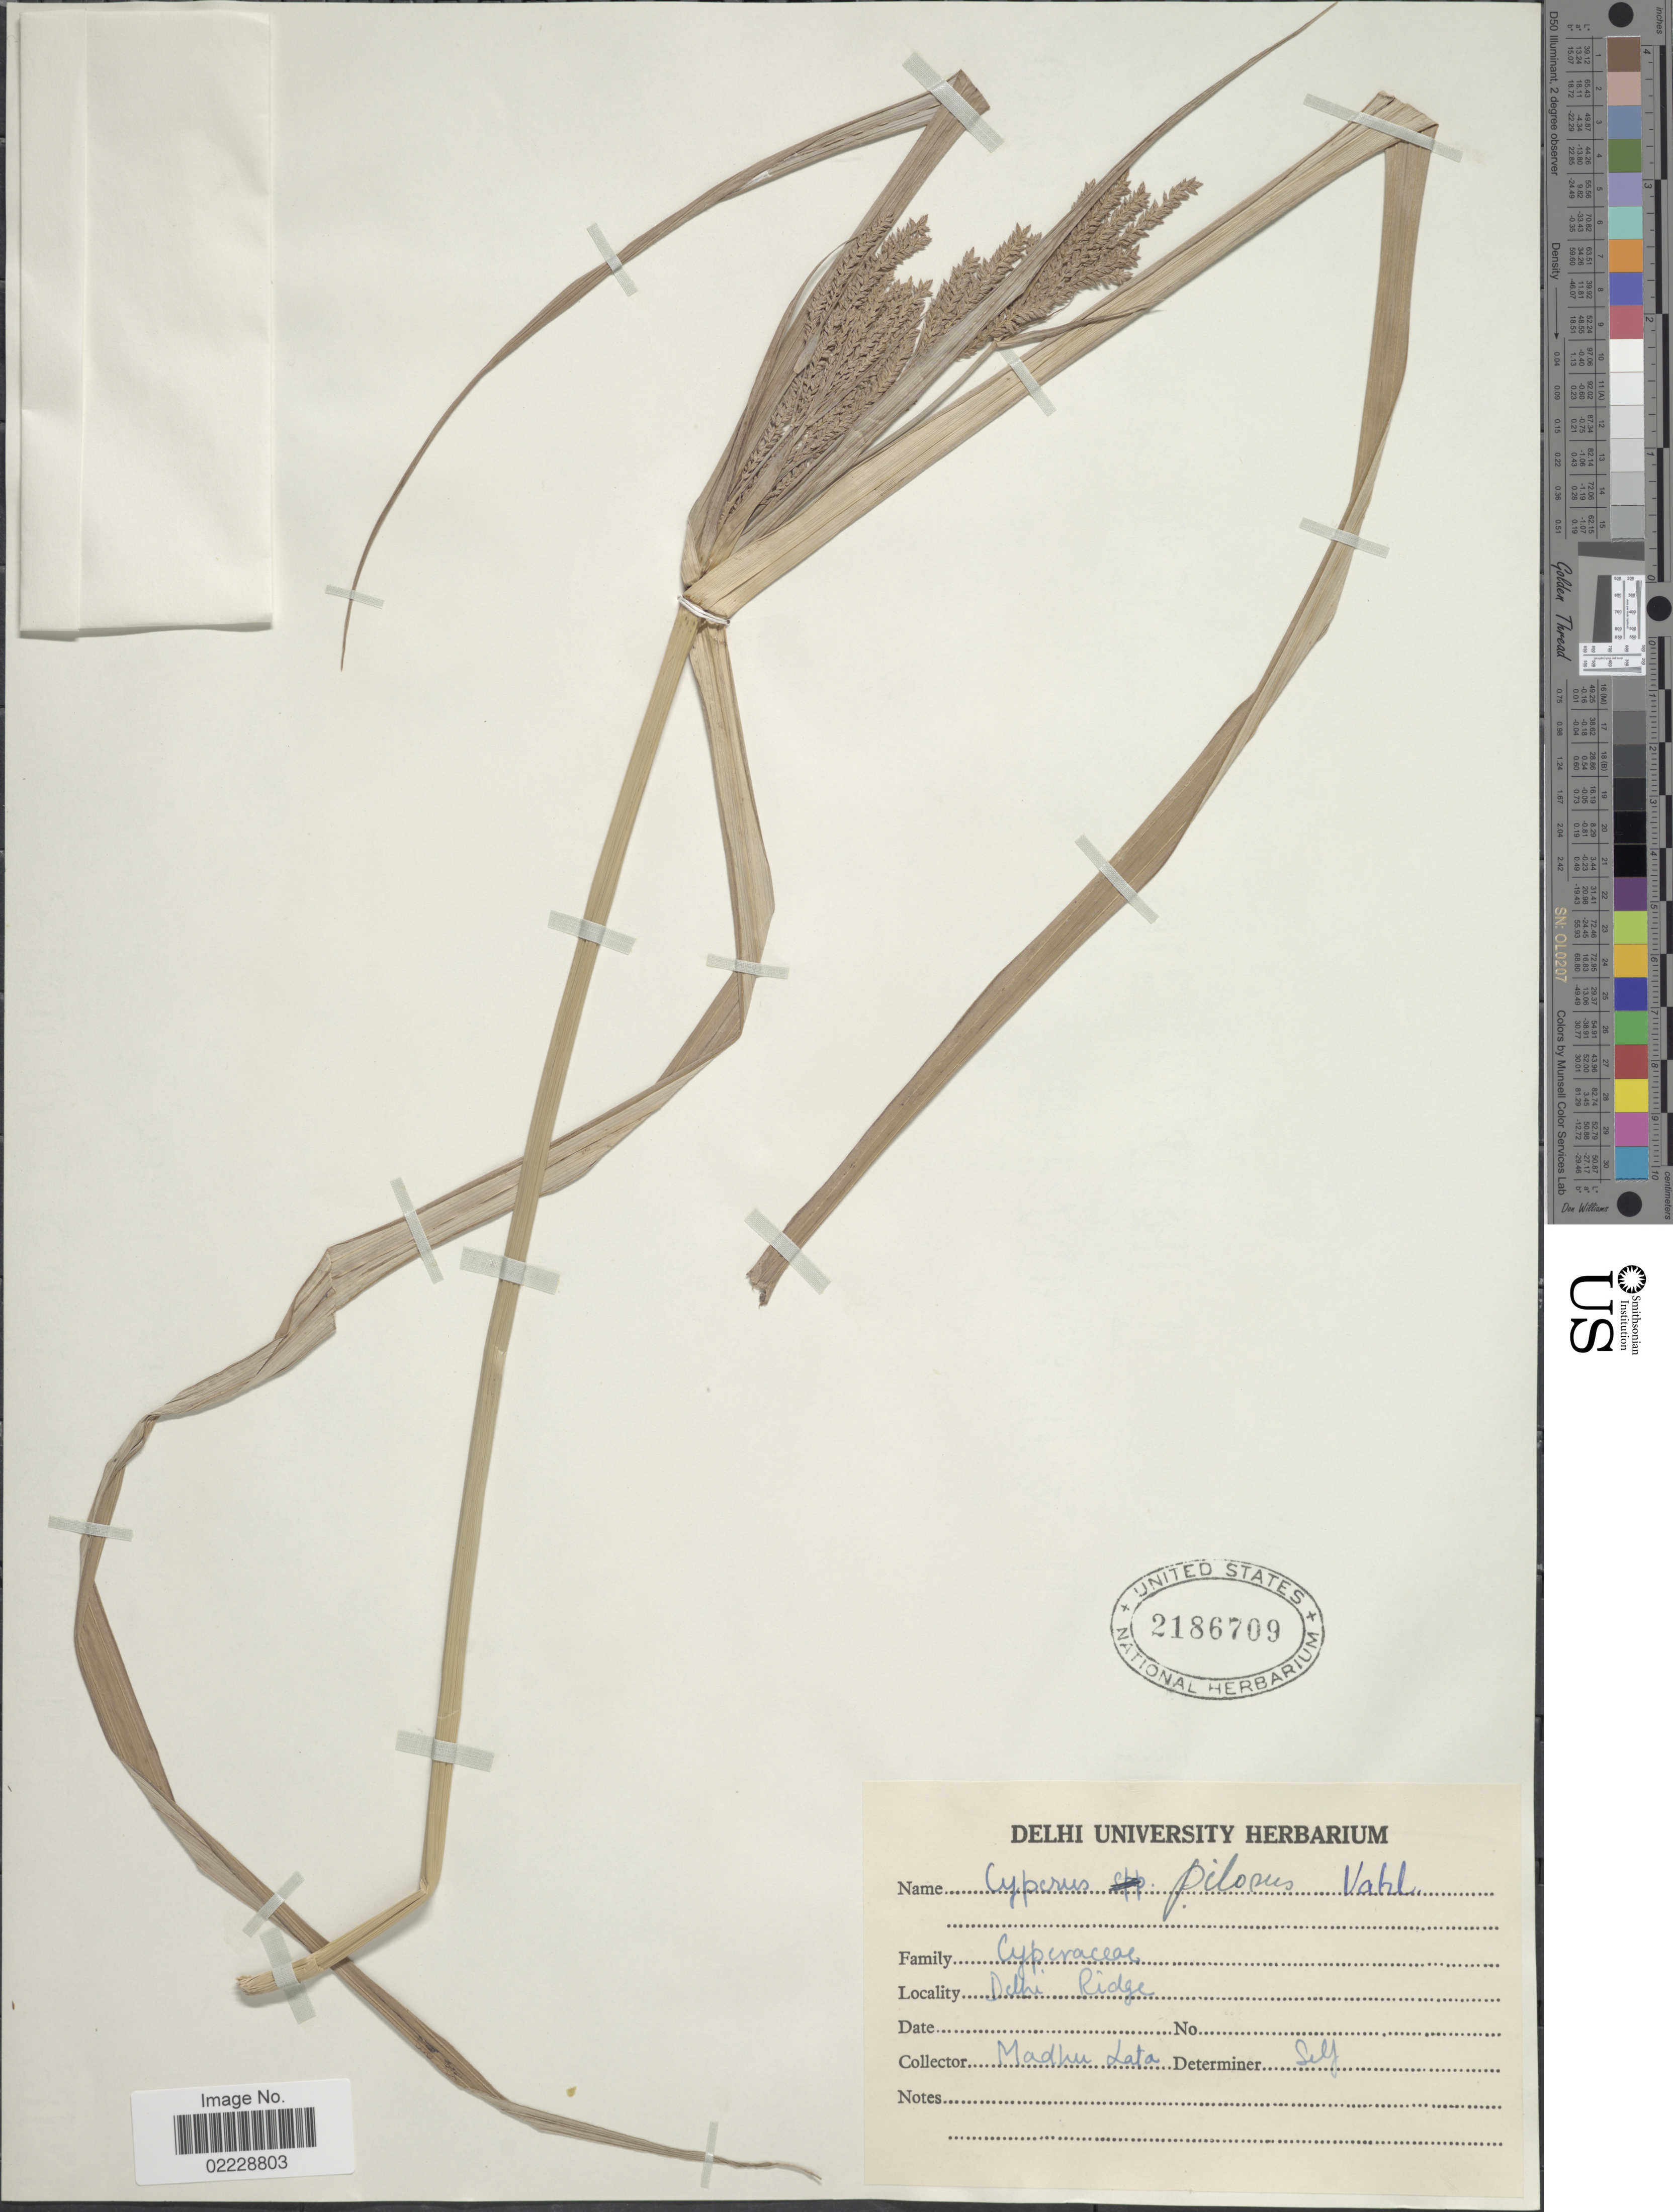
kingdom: Plantae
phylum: Tracheophyta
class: Liliopsida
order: Poales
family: Cyperaceae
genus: Cyperus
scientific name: Cyperus pilosus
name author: Vahl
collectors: M. Lata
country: India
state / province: Delhi, Capital Territory of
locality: Delhi Ridge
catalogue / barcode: US 2186709